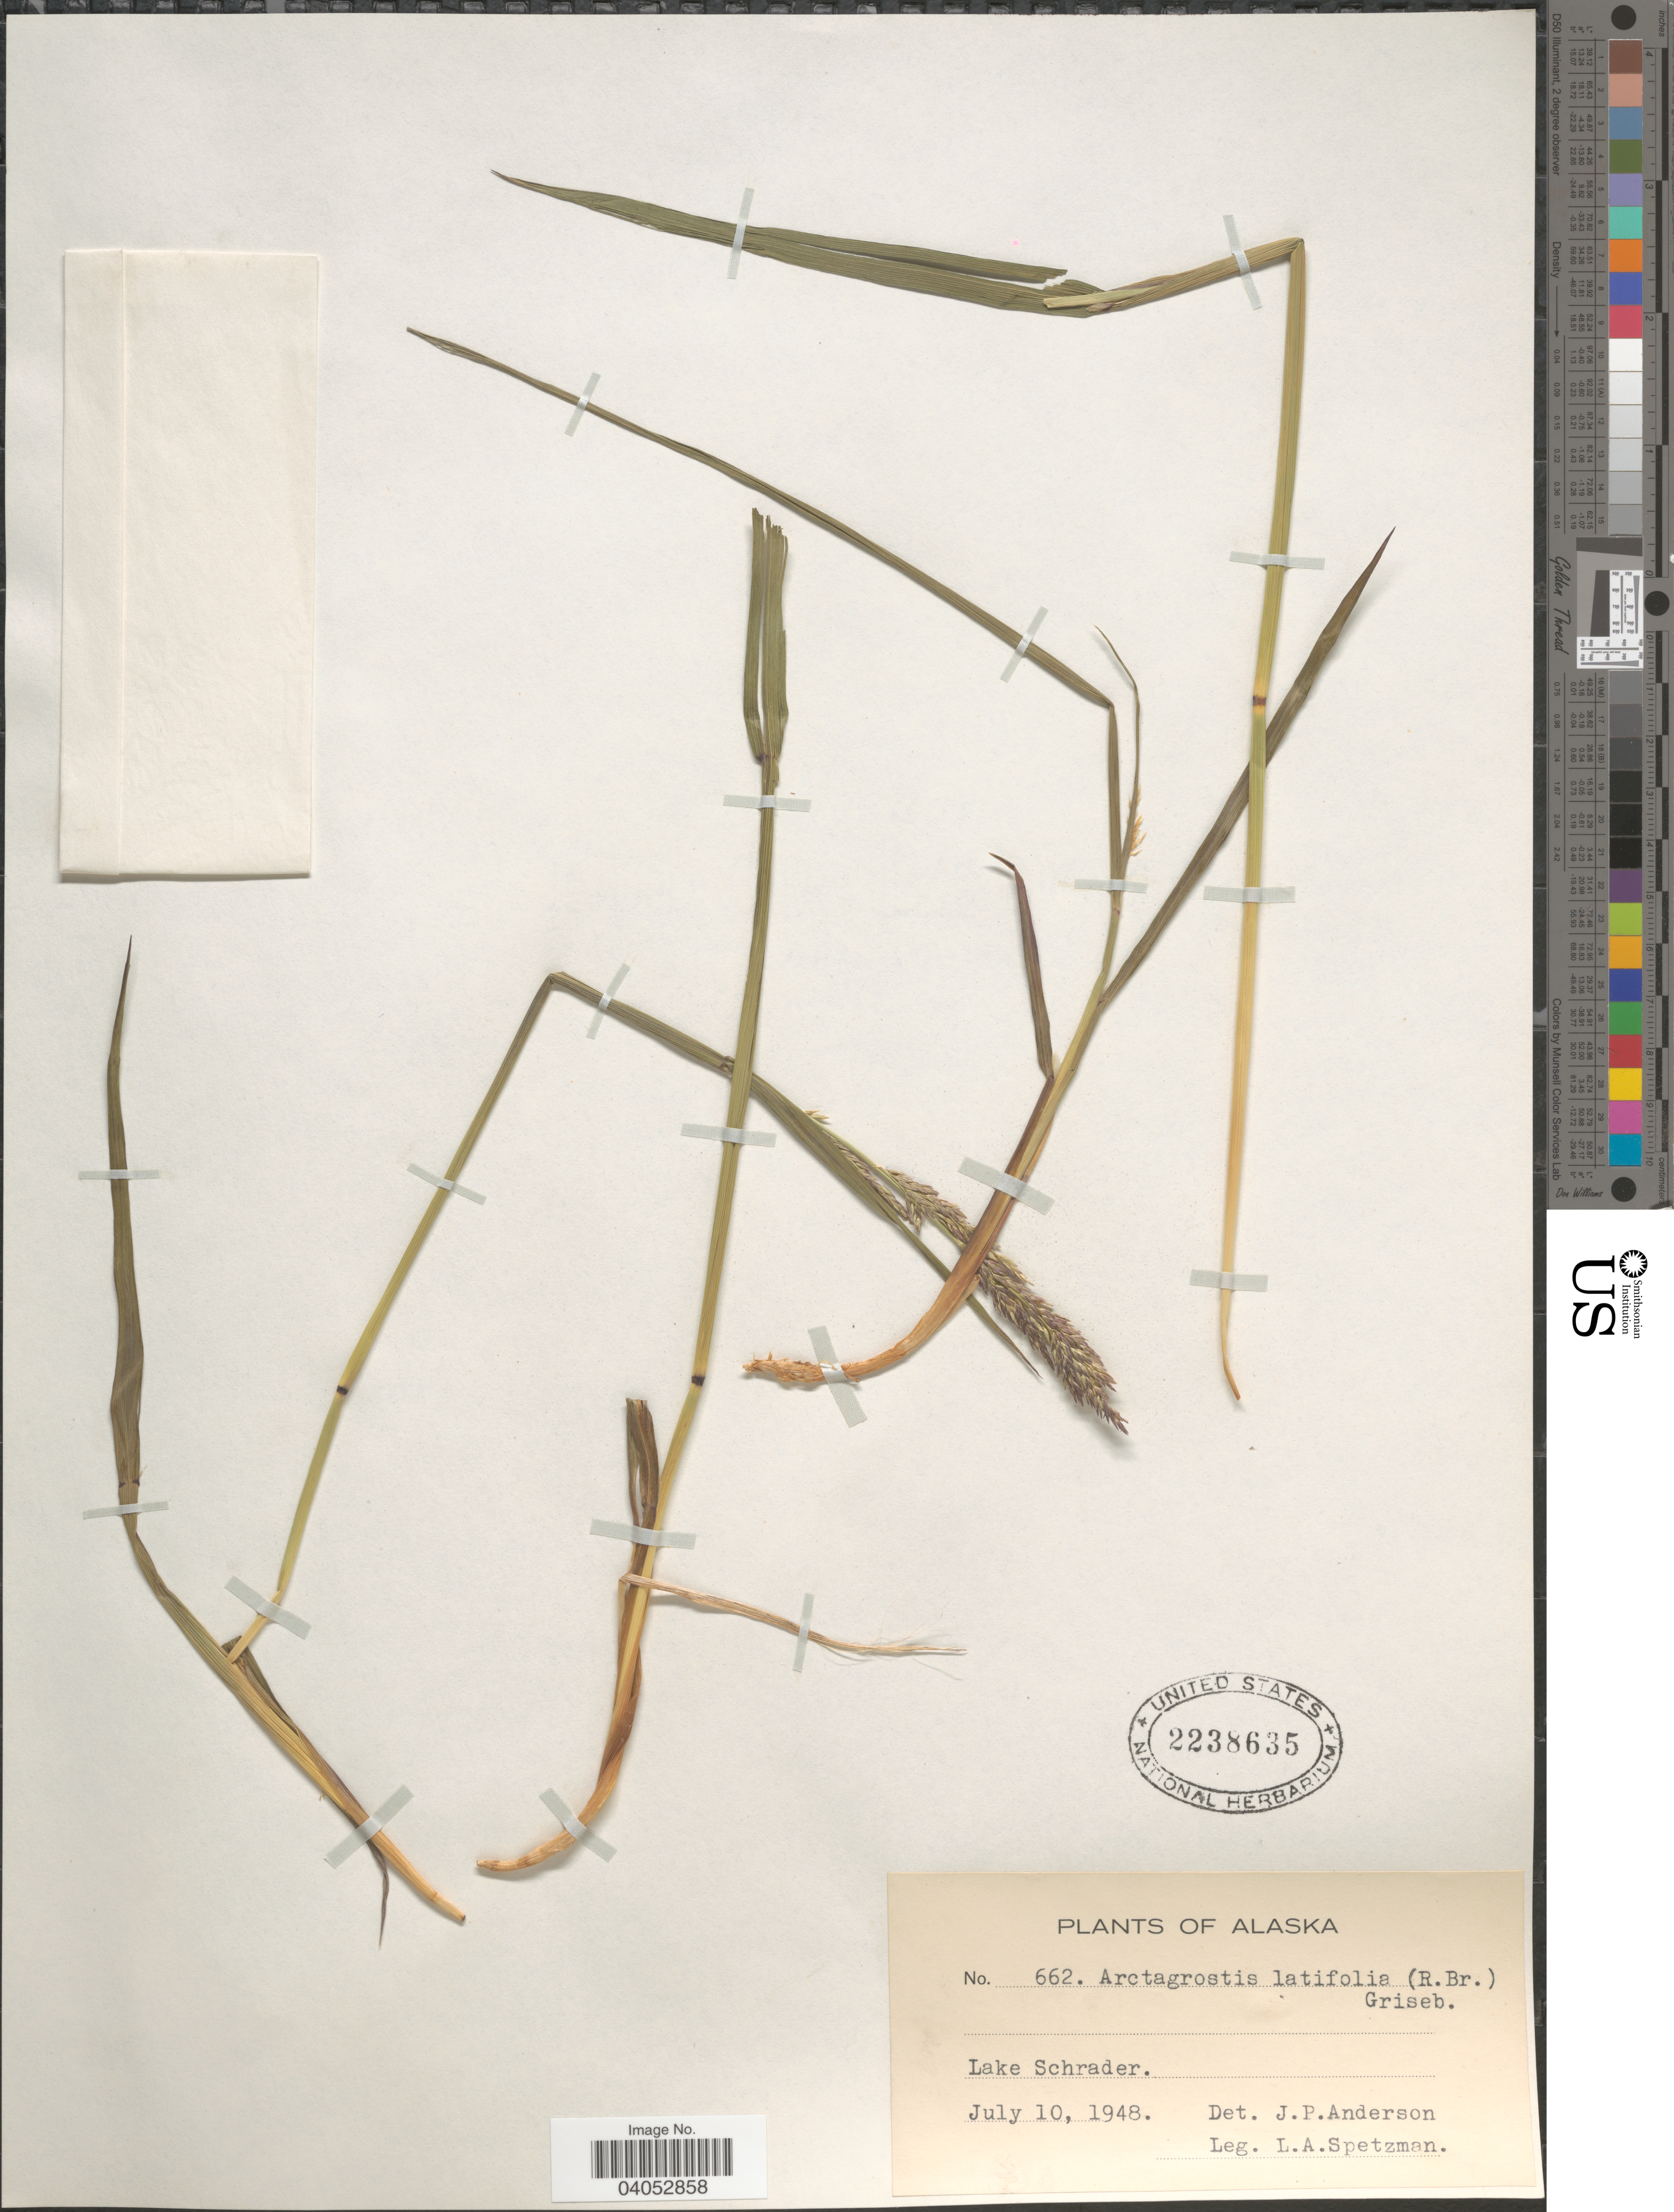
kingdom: Plantae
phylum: Tracheophyta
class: Liliopsida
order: Poales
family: Poaceae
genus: Arctagrostis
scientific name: Arctagrostis latifolia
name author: (R. Br.) Griseb.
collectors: L. Spetzman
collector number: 662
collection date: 1948-07-10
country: United States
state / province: Alaska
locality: Lake Schrader.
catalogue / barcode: US 2238635